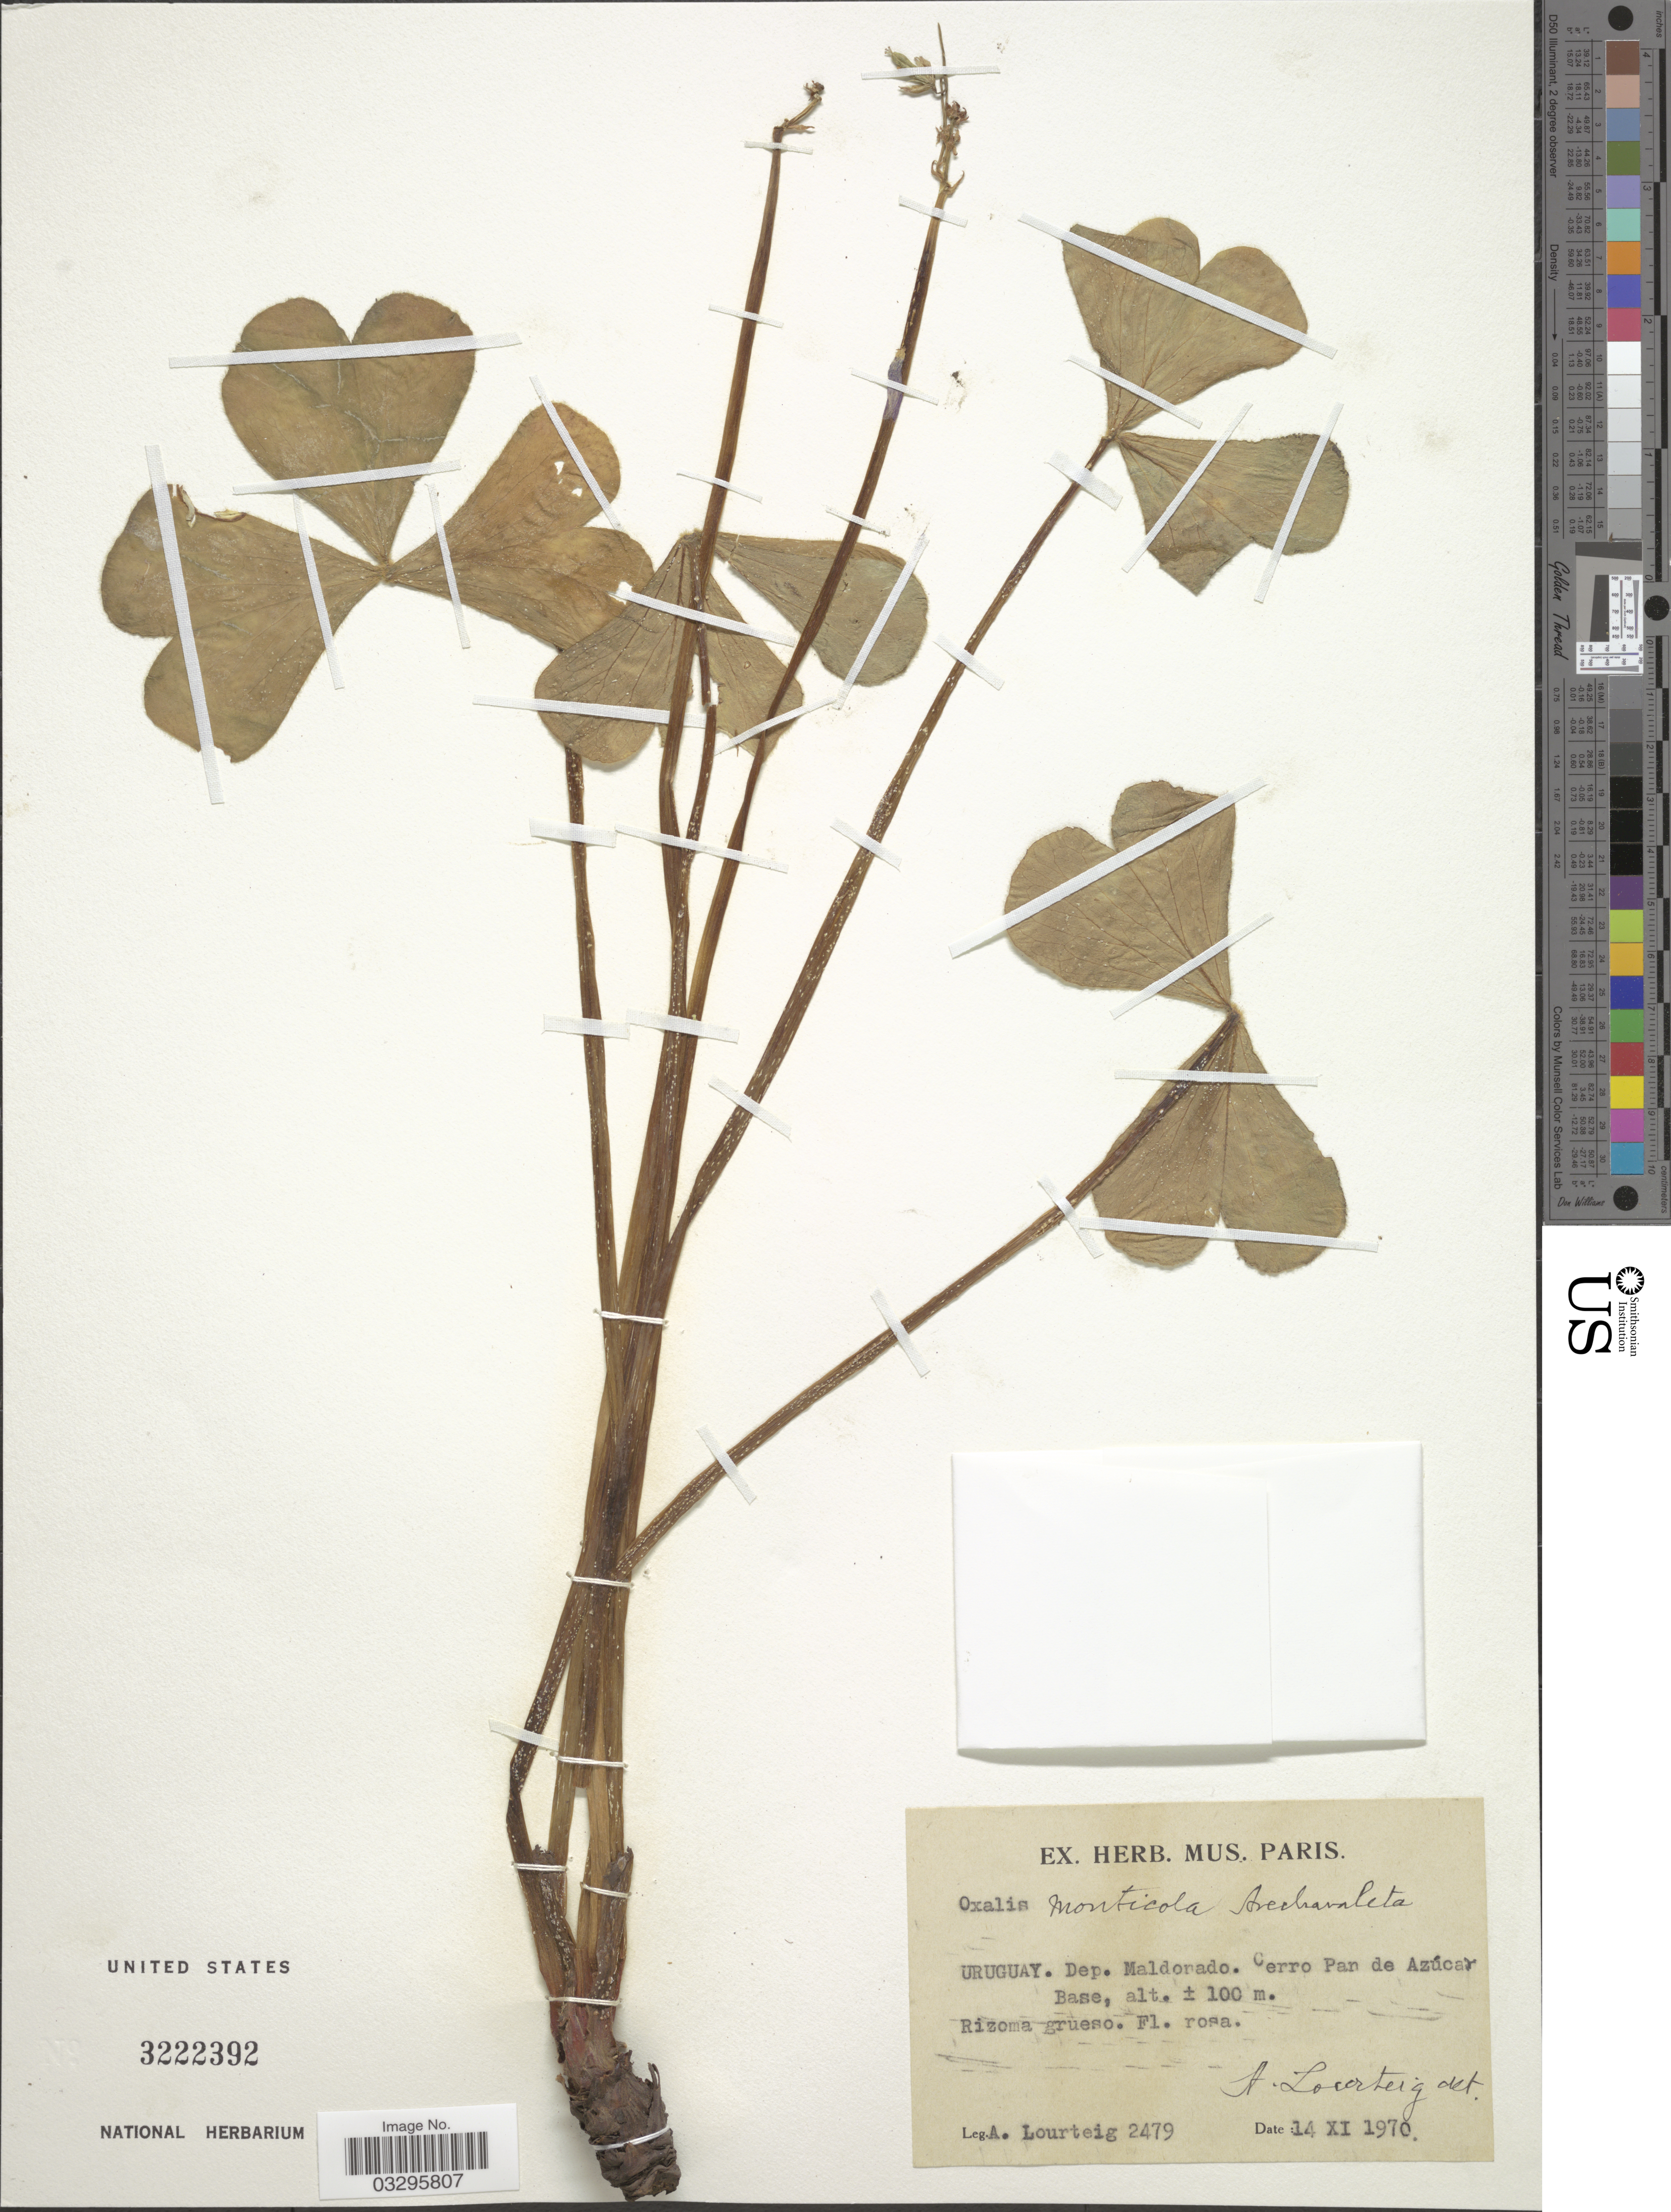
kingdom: Plantae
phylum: Tracheophyta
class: Magnoliopsida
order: Oxalidales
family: Oxalidaceae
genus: Oxalis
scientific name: Oxalis monticola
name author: Arechav.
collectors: A. Lourteig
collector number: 2479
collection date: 1970-11-14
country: Uruguay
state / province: Maldonado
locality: Dep. Maldonado. Cerro Pan de Azúcar Base.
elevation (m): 100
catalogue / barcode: US 3222392